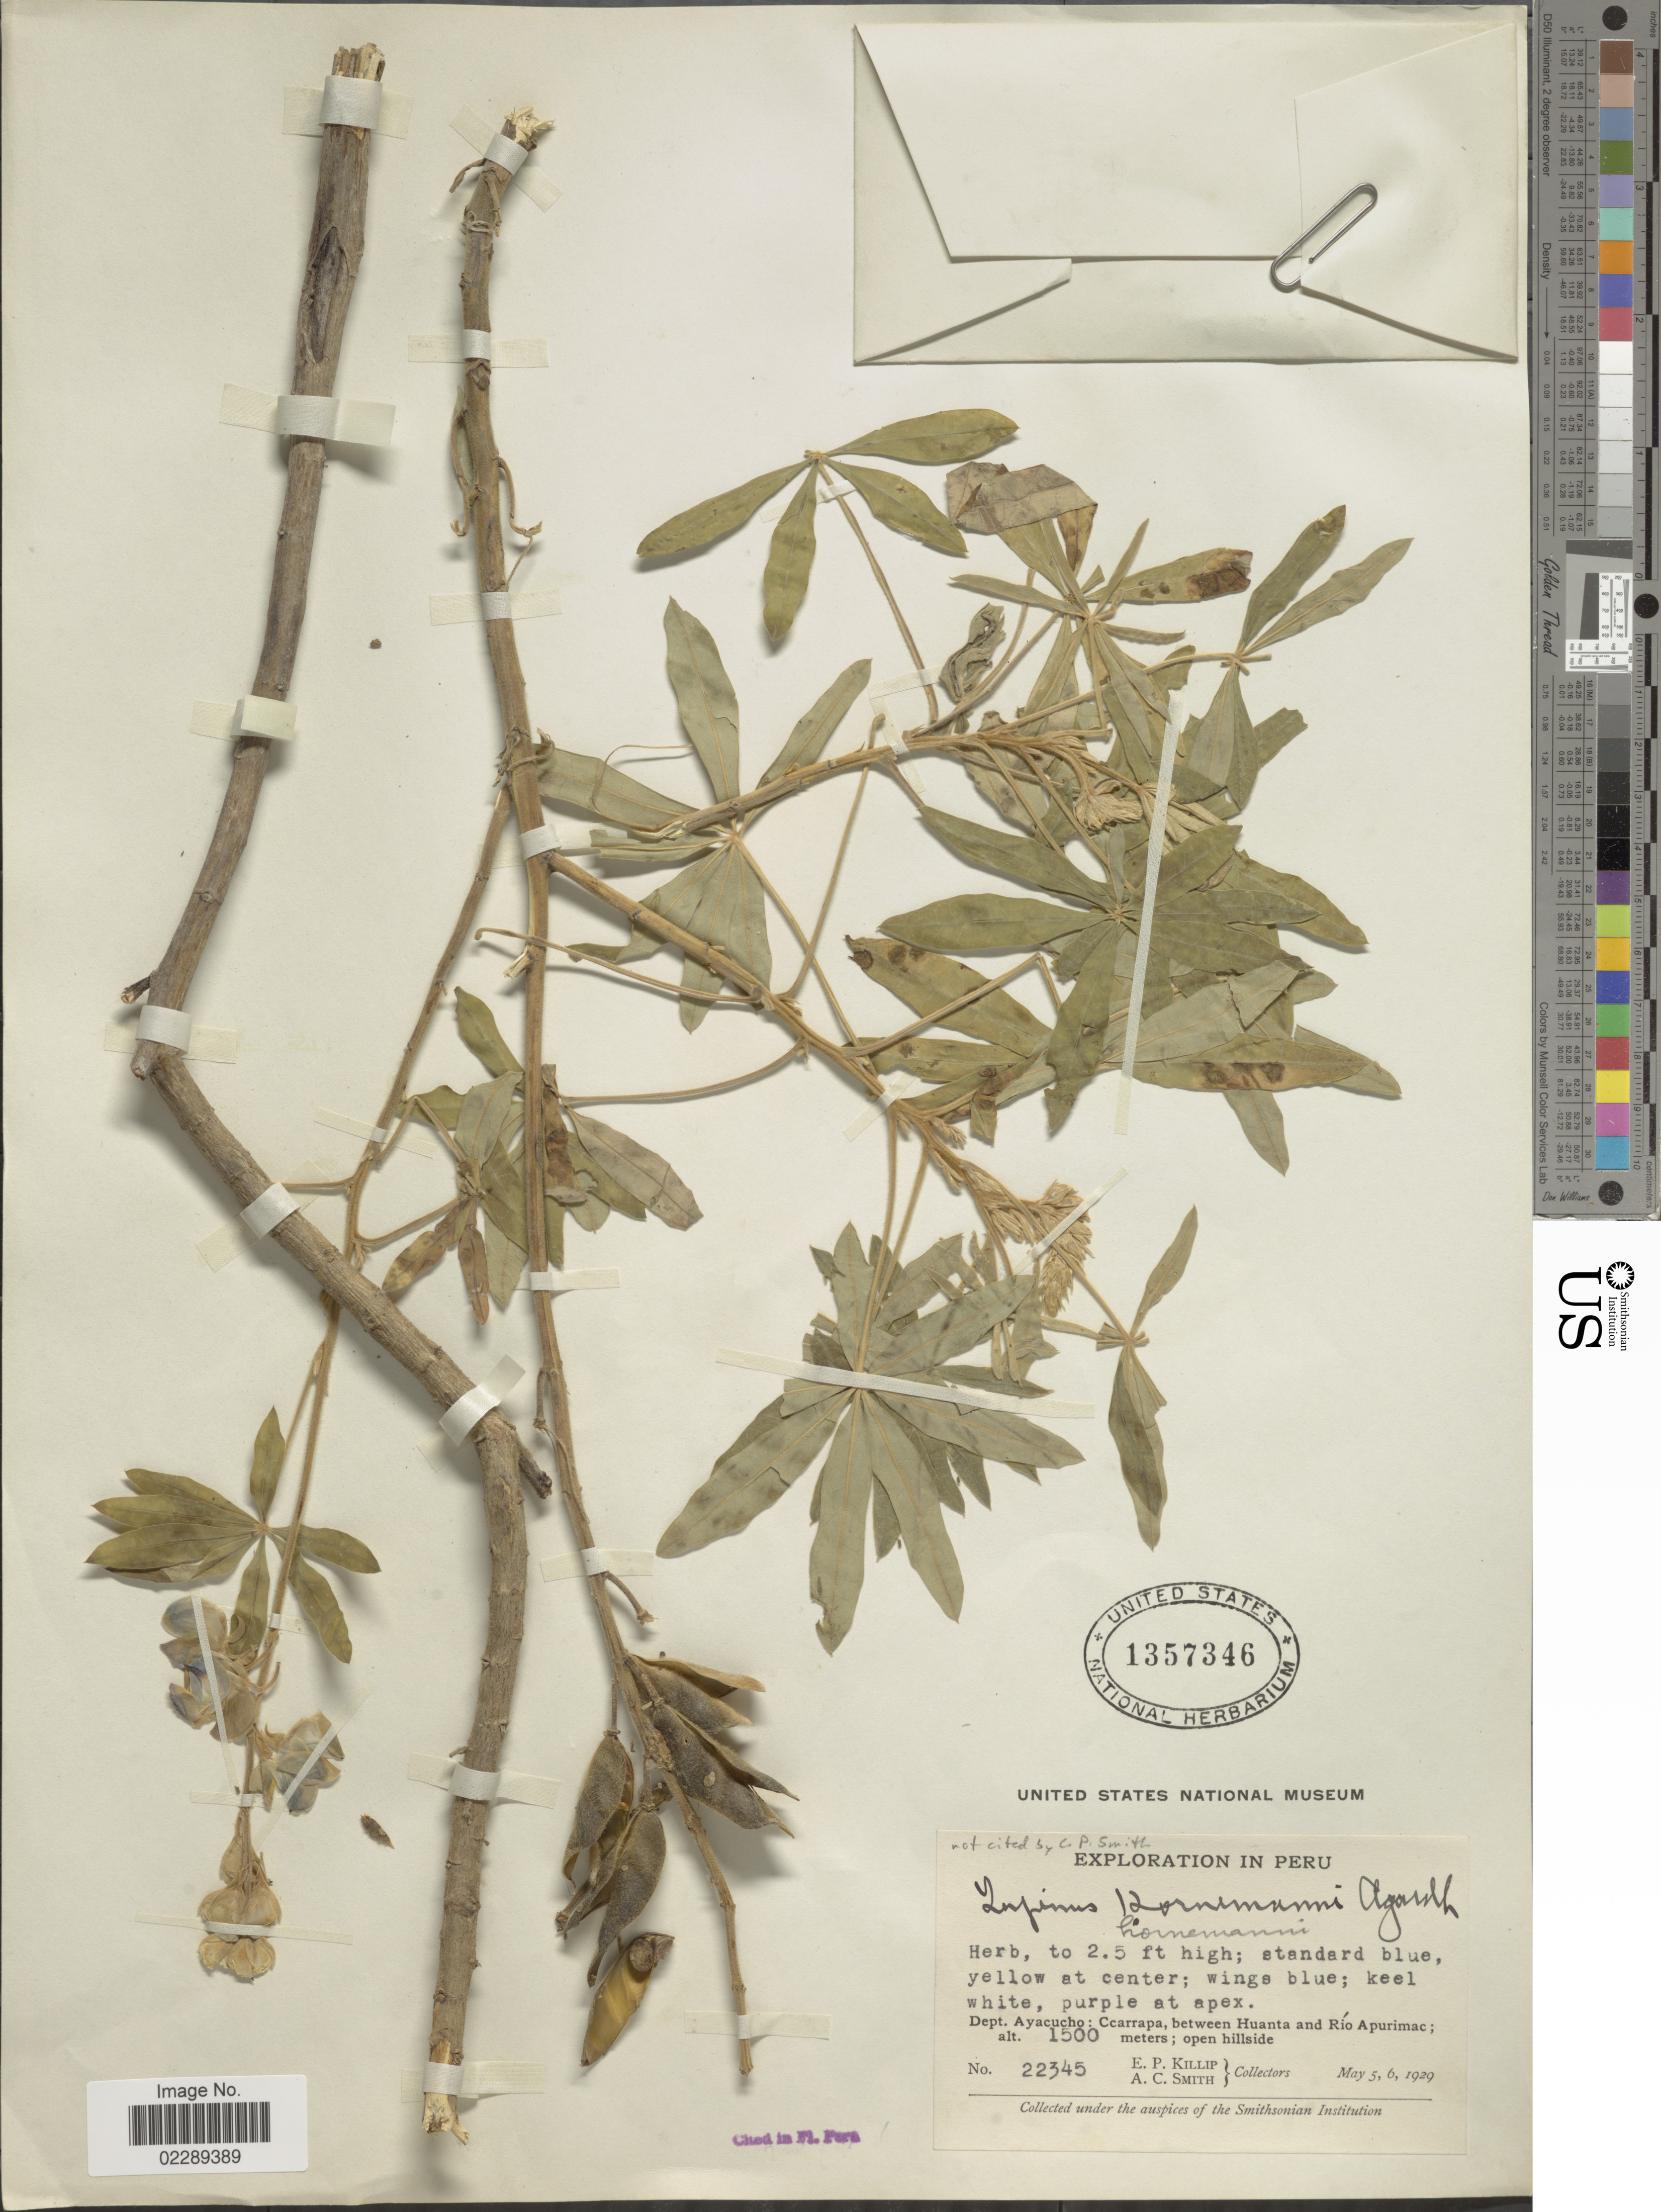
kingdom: Plantae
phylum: Tracheophyta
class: Magnoliopsida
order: Fabales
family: Fabaceae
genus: Lupinus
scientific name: Lupinus hornemanni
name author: J. Agardh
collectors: E. P. Killip & A. C. Smith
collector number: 22345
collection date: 1929-05-05/1929-05-06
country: Peru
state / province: Ayacucho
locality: Dept. Ayacucho: Ccarrapa, between Huanta and Río Apurimac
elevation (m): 1500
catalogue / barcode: US 1357346